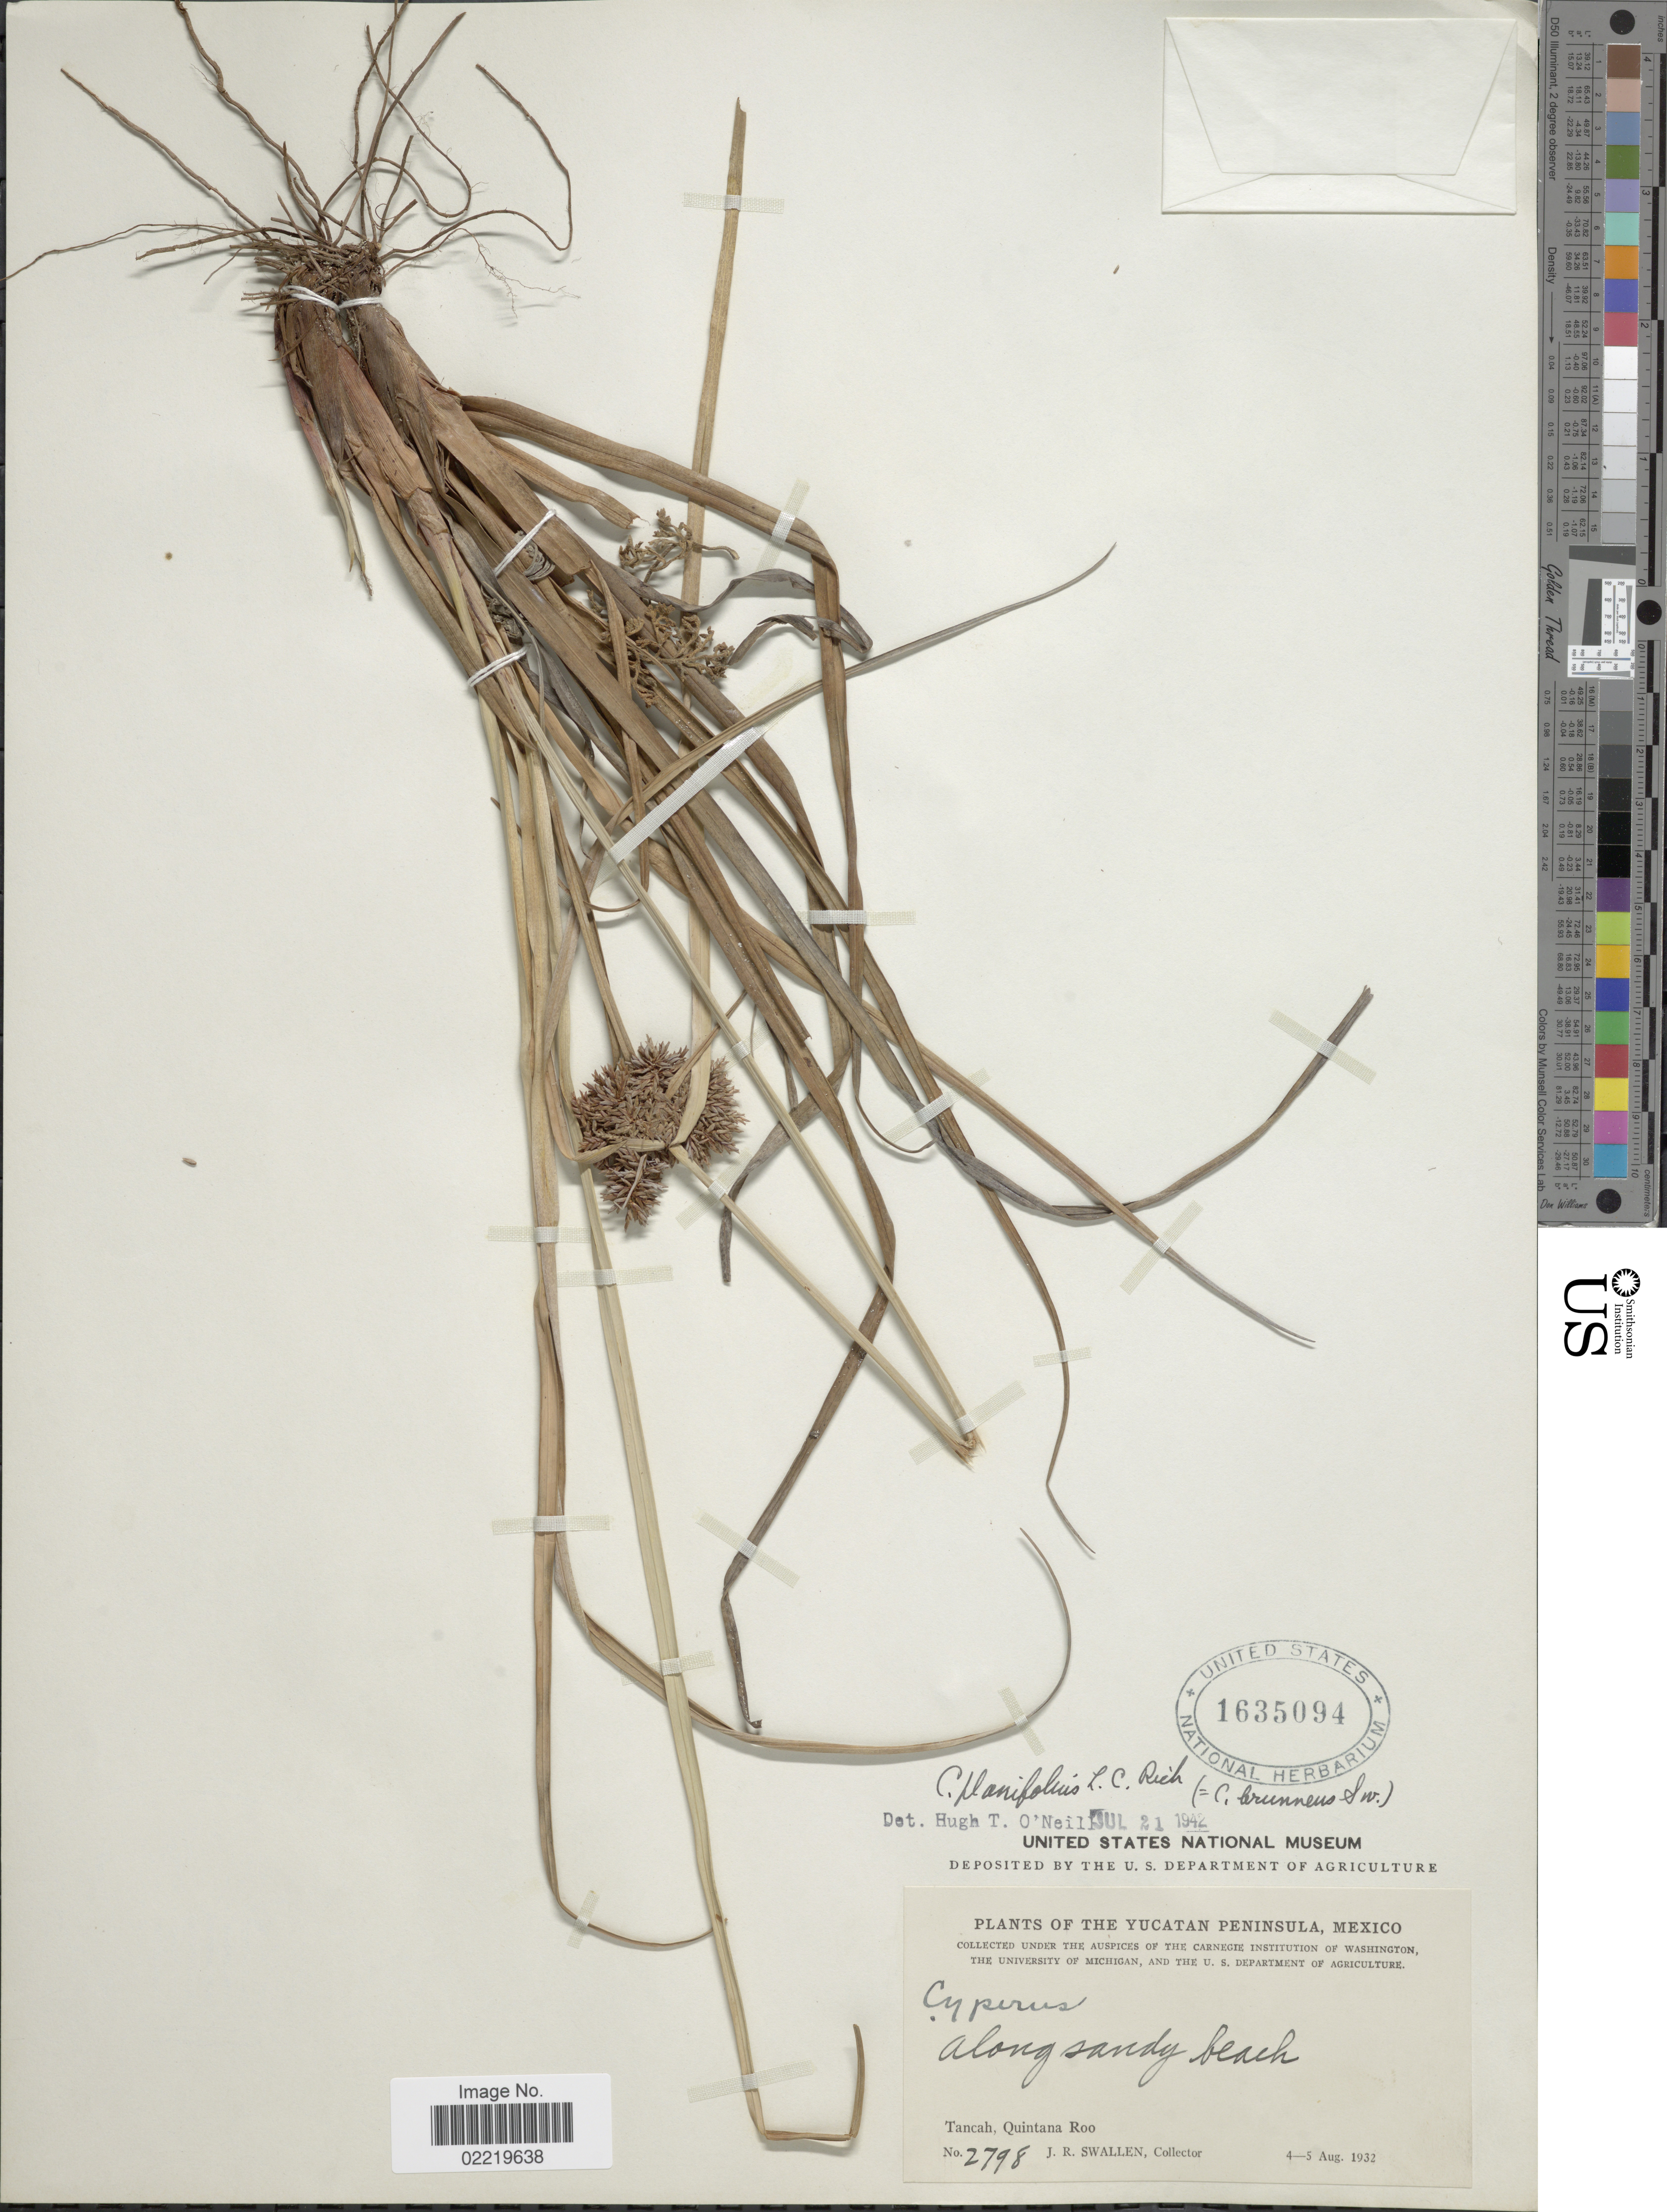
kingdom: Plantae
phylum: Tracheophyta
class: Liliopsida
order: Poales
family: Cyperaceae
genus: Cyperus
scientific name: Cyperus planifolius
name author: Rich.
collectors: J. R. Swallen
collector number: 2798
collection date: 1932-08-04/1932-08-05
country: Mexico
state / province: Quintana Roo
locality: The Yucatan Peninsula, Along sandy beach, Tancah, Quintana Roo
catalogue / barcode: US 1635094